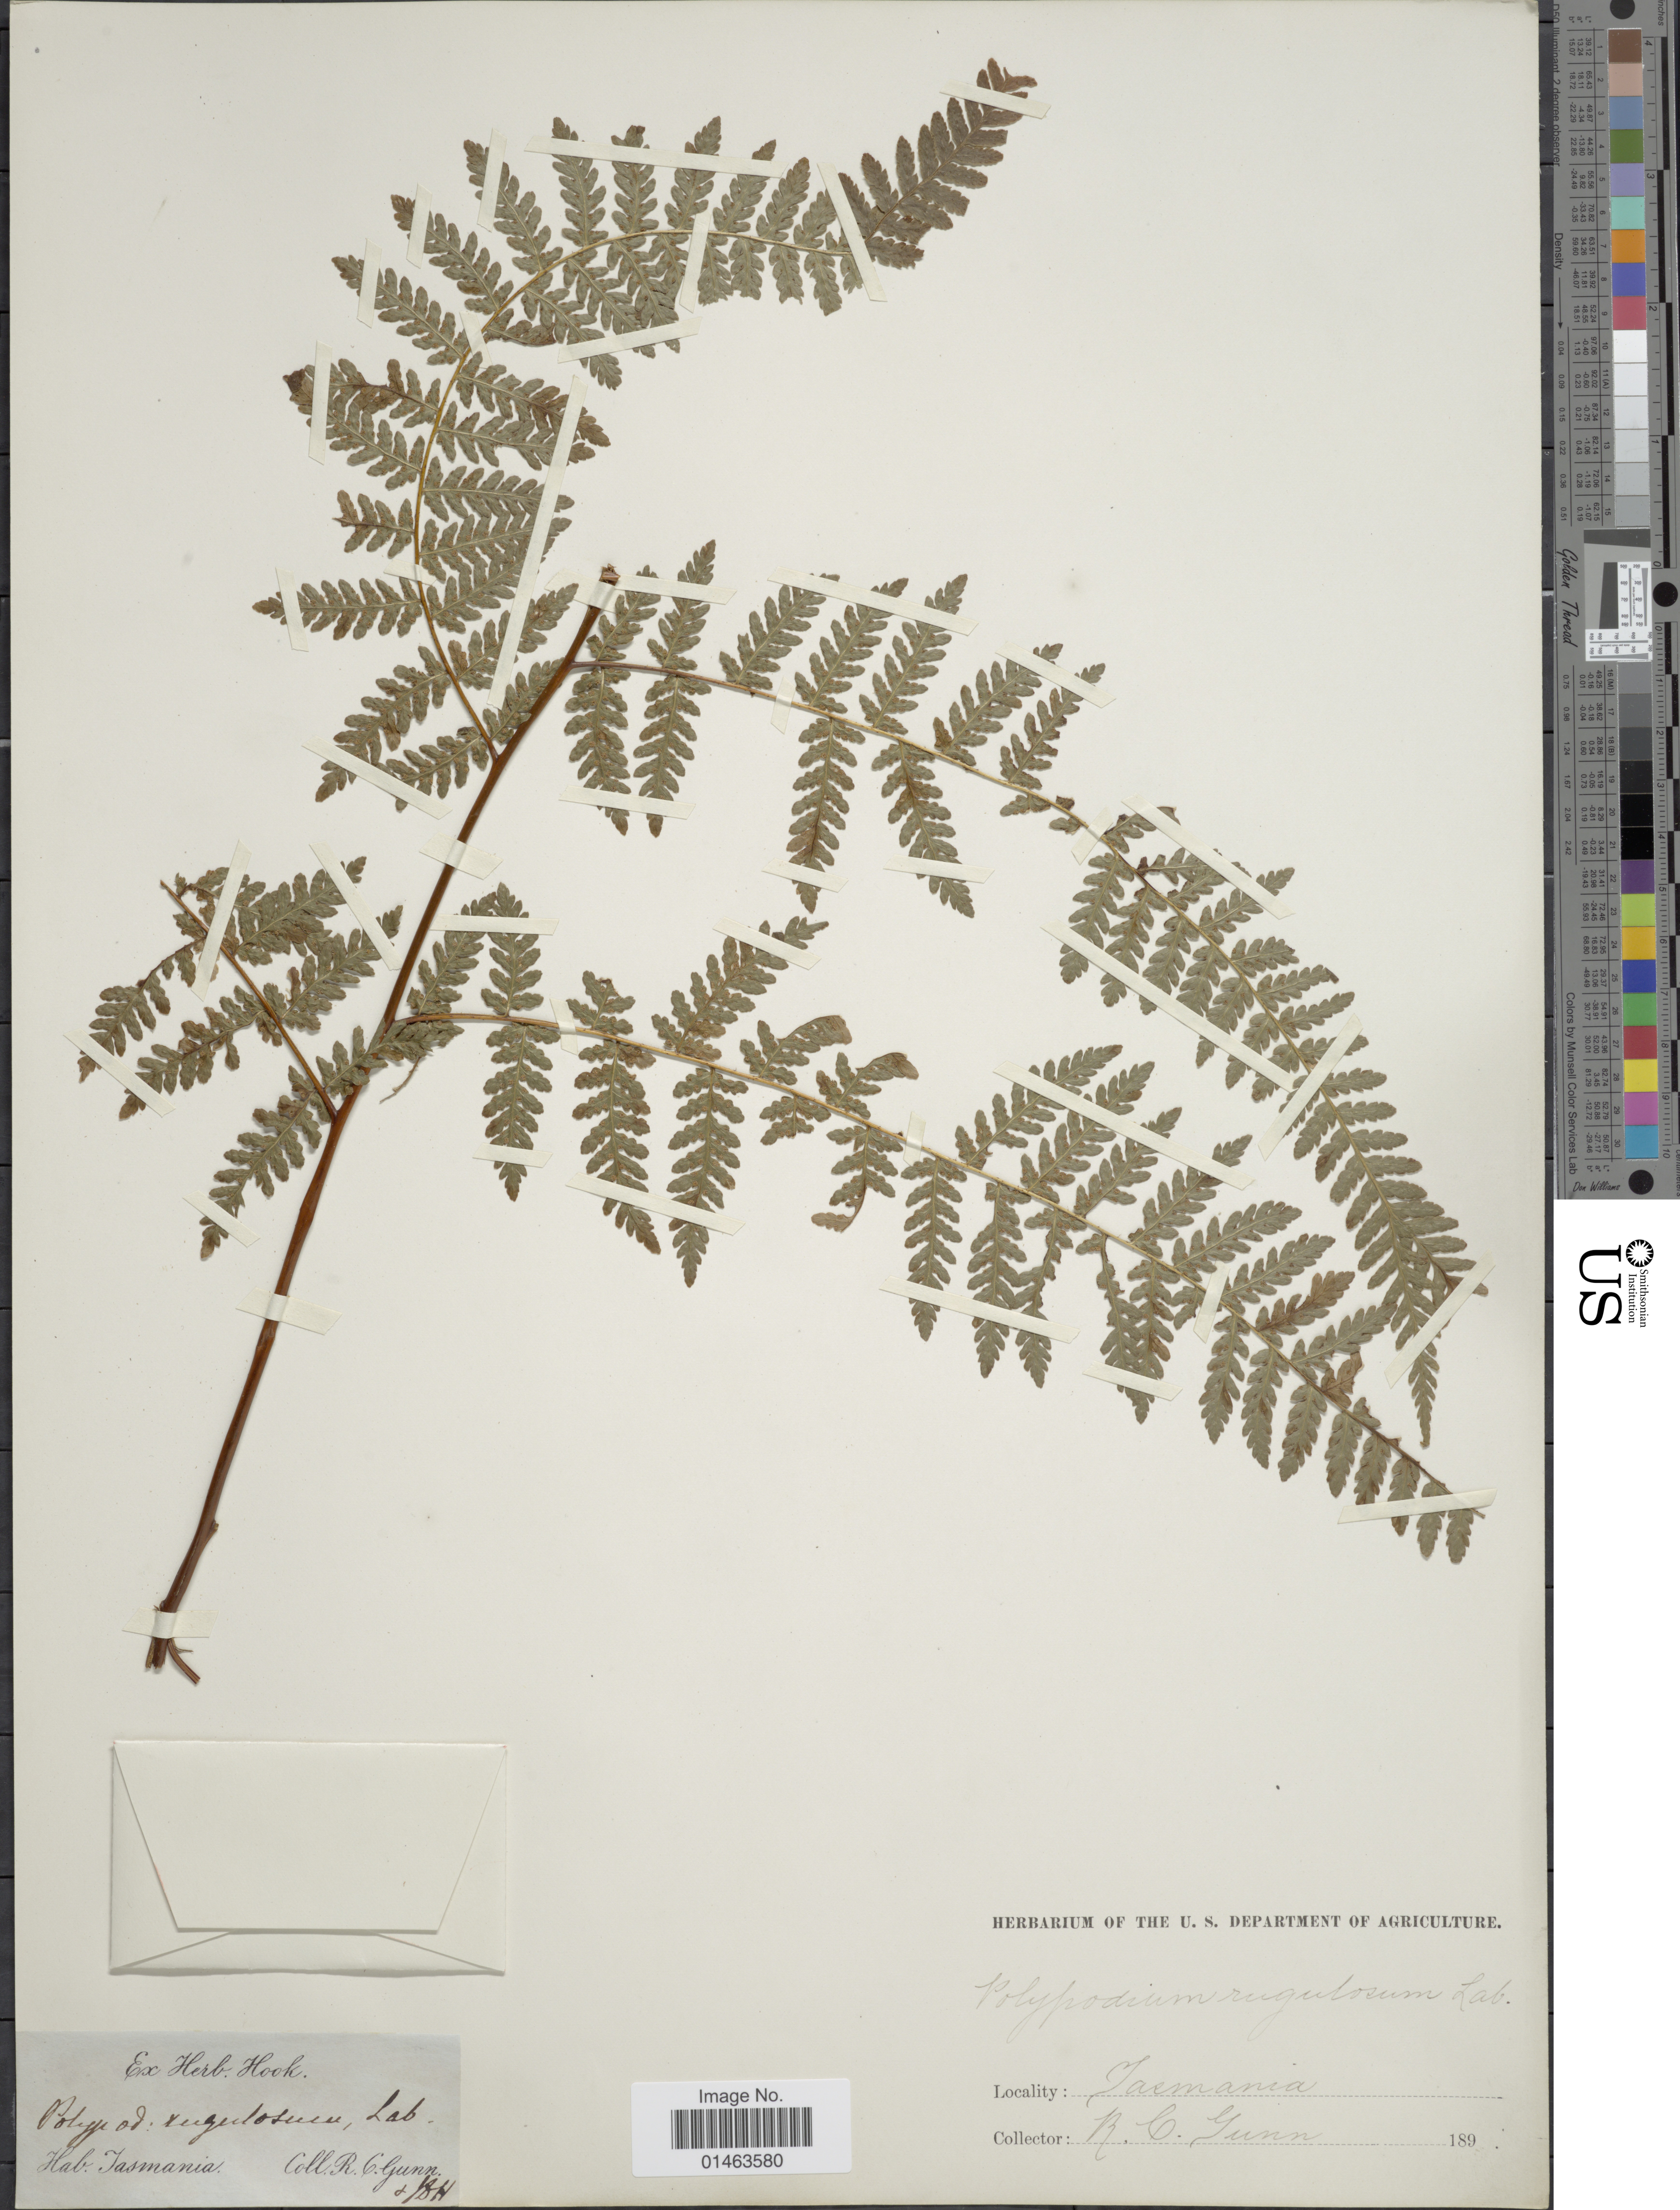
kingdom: Plantae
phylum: Tracheophyta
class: Polypodiopsida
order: Polypodiales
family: Dennstaedtiaceae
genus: Hypolepis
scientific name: Hypolepis rugosula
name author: (Labill.) J. Sm.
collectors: R. Gum & H. H.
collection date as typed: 189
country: Australia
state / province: Tasmania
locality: Tasmania.